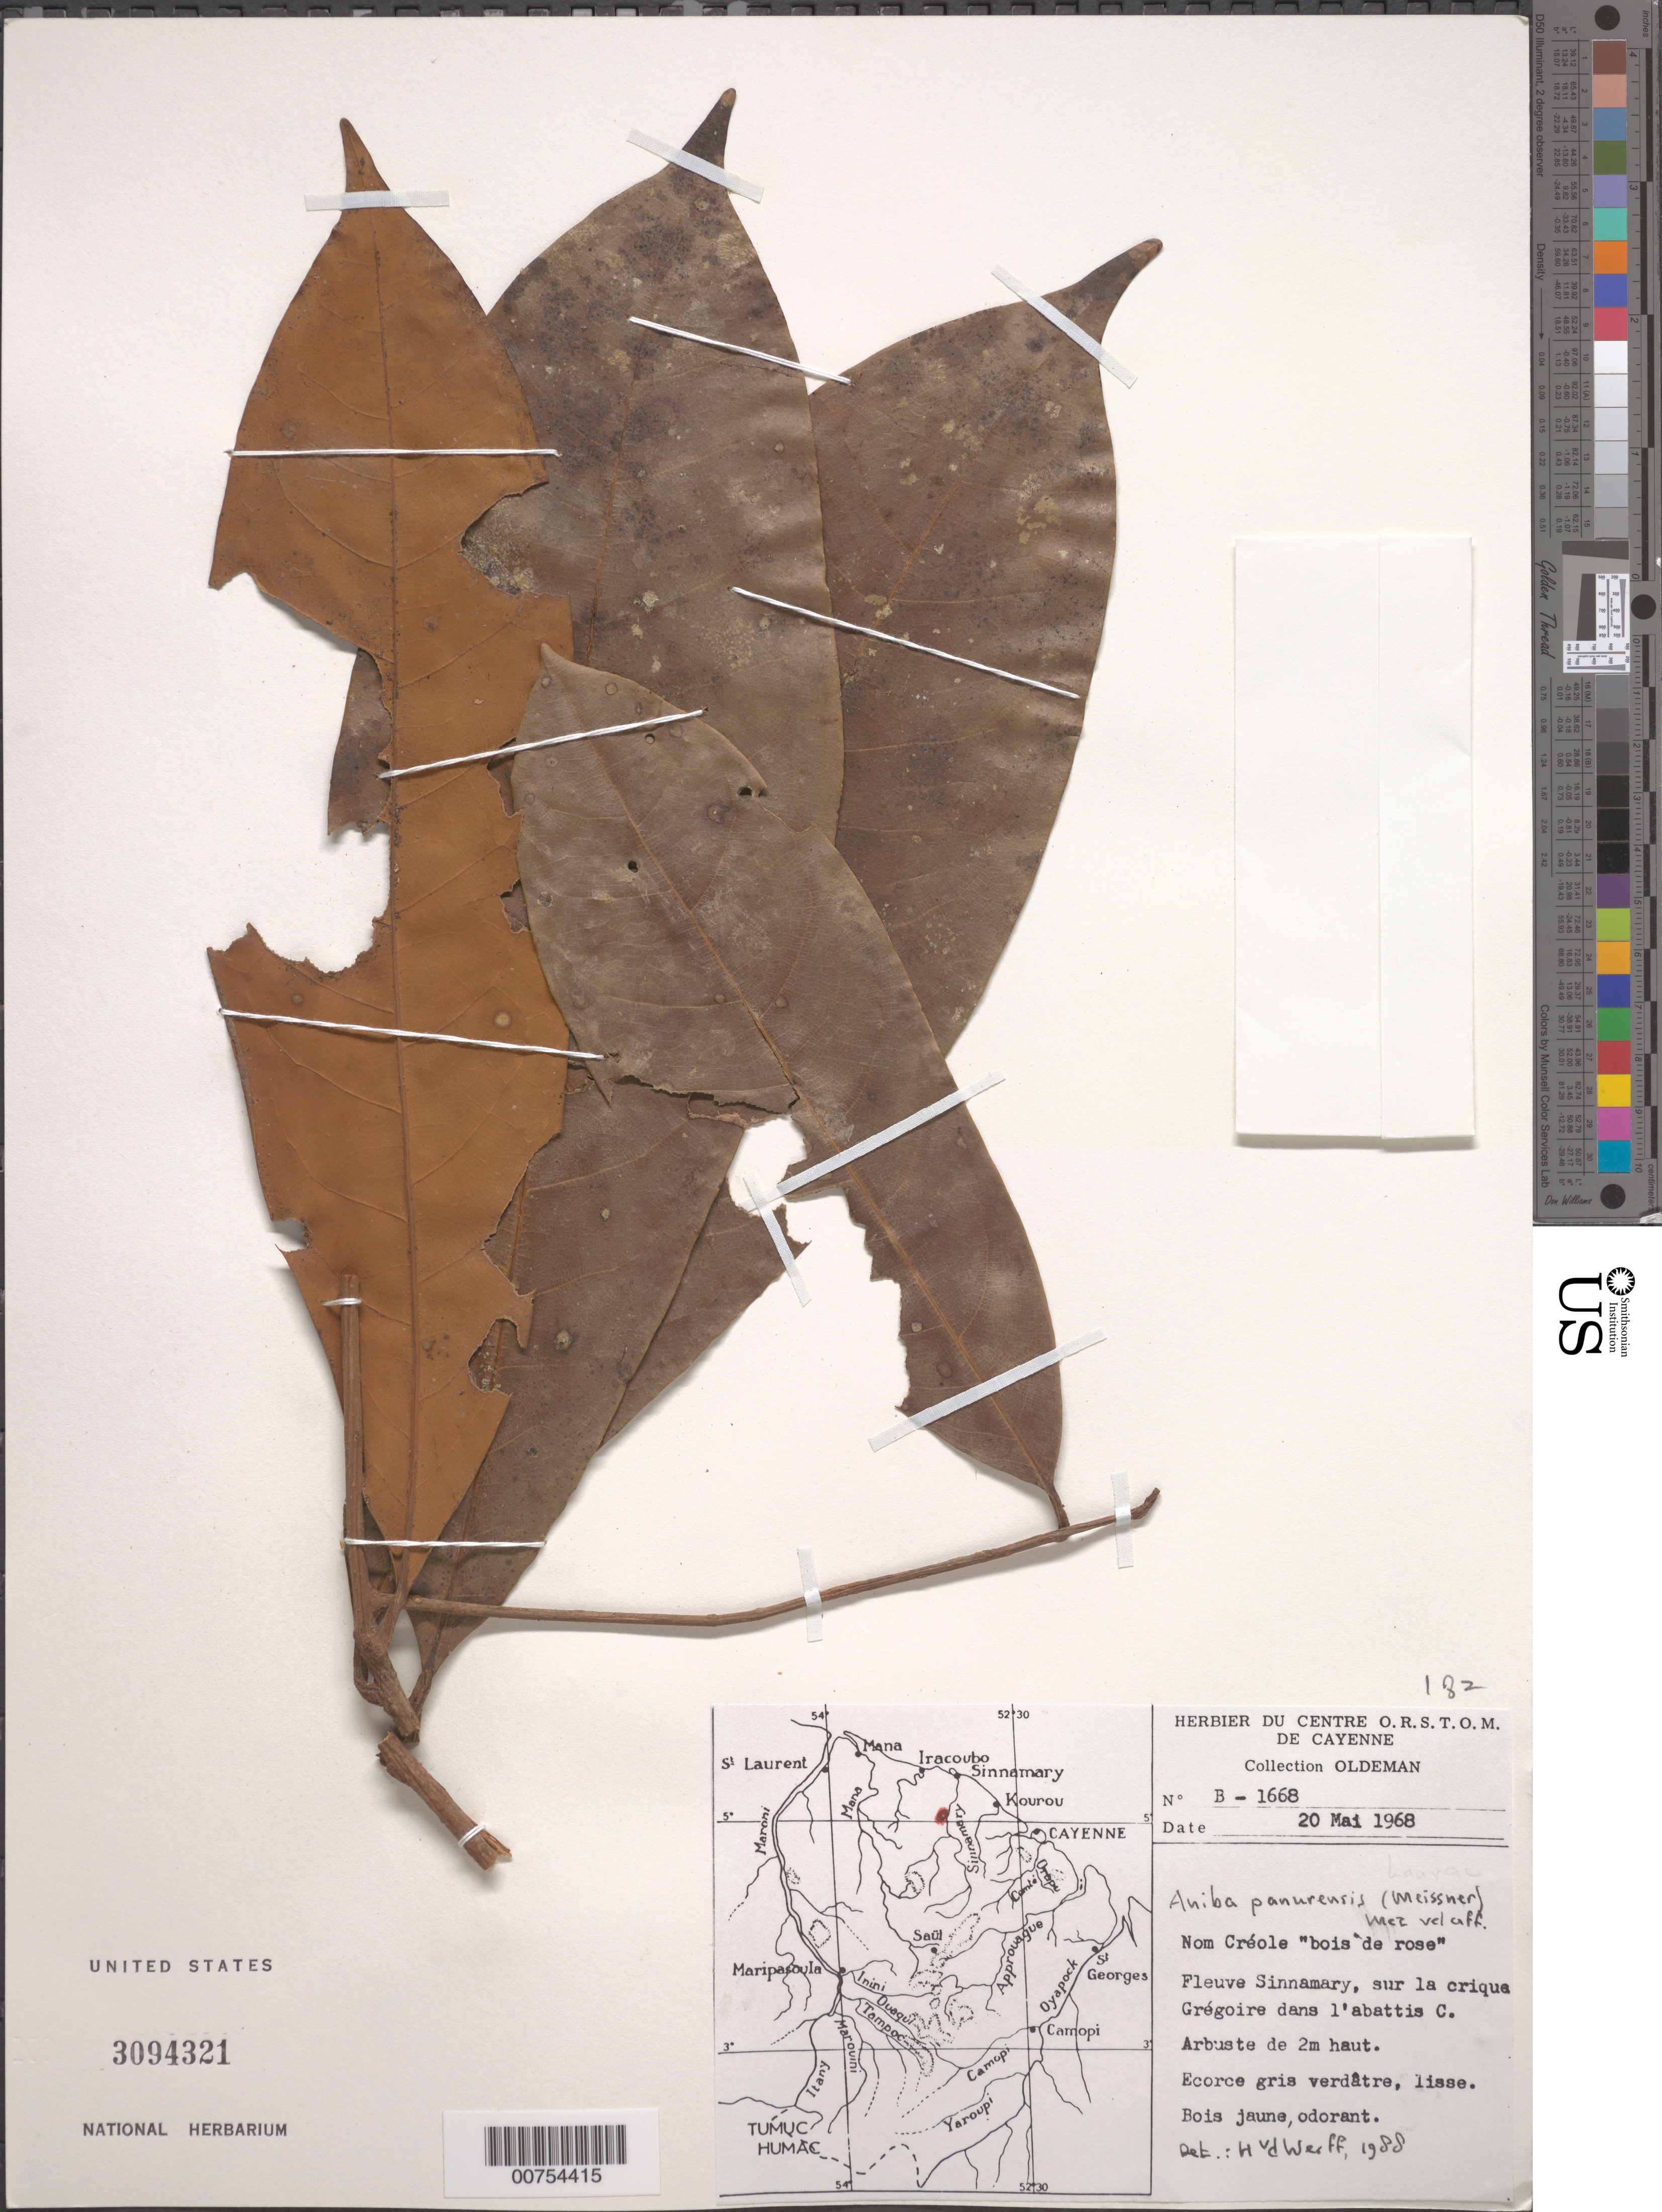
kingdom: Plantae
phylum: Tracheophyta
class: Magnoliopsida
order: Laurales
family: Lauraceae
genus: Aniba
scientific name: Aniba panurensis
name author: (Meisn.) Mez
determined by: van der Werff, H., (MO), Missouri Botanical Garden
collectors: R. Oldeman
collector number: B 1668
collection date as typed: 20-May-68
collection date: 1968-05-20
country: French Guiana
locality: Crique Grégoire, Fleuve Sinnamary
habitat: Along creek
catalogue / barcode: US 3094321